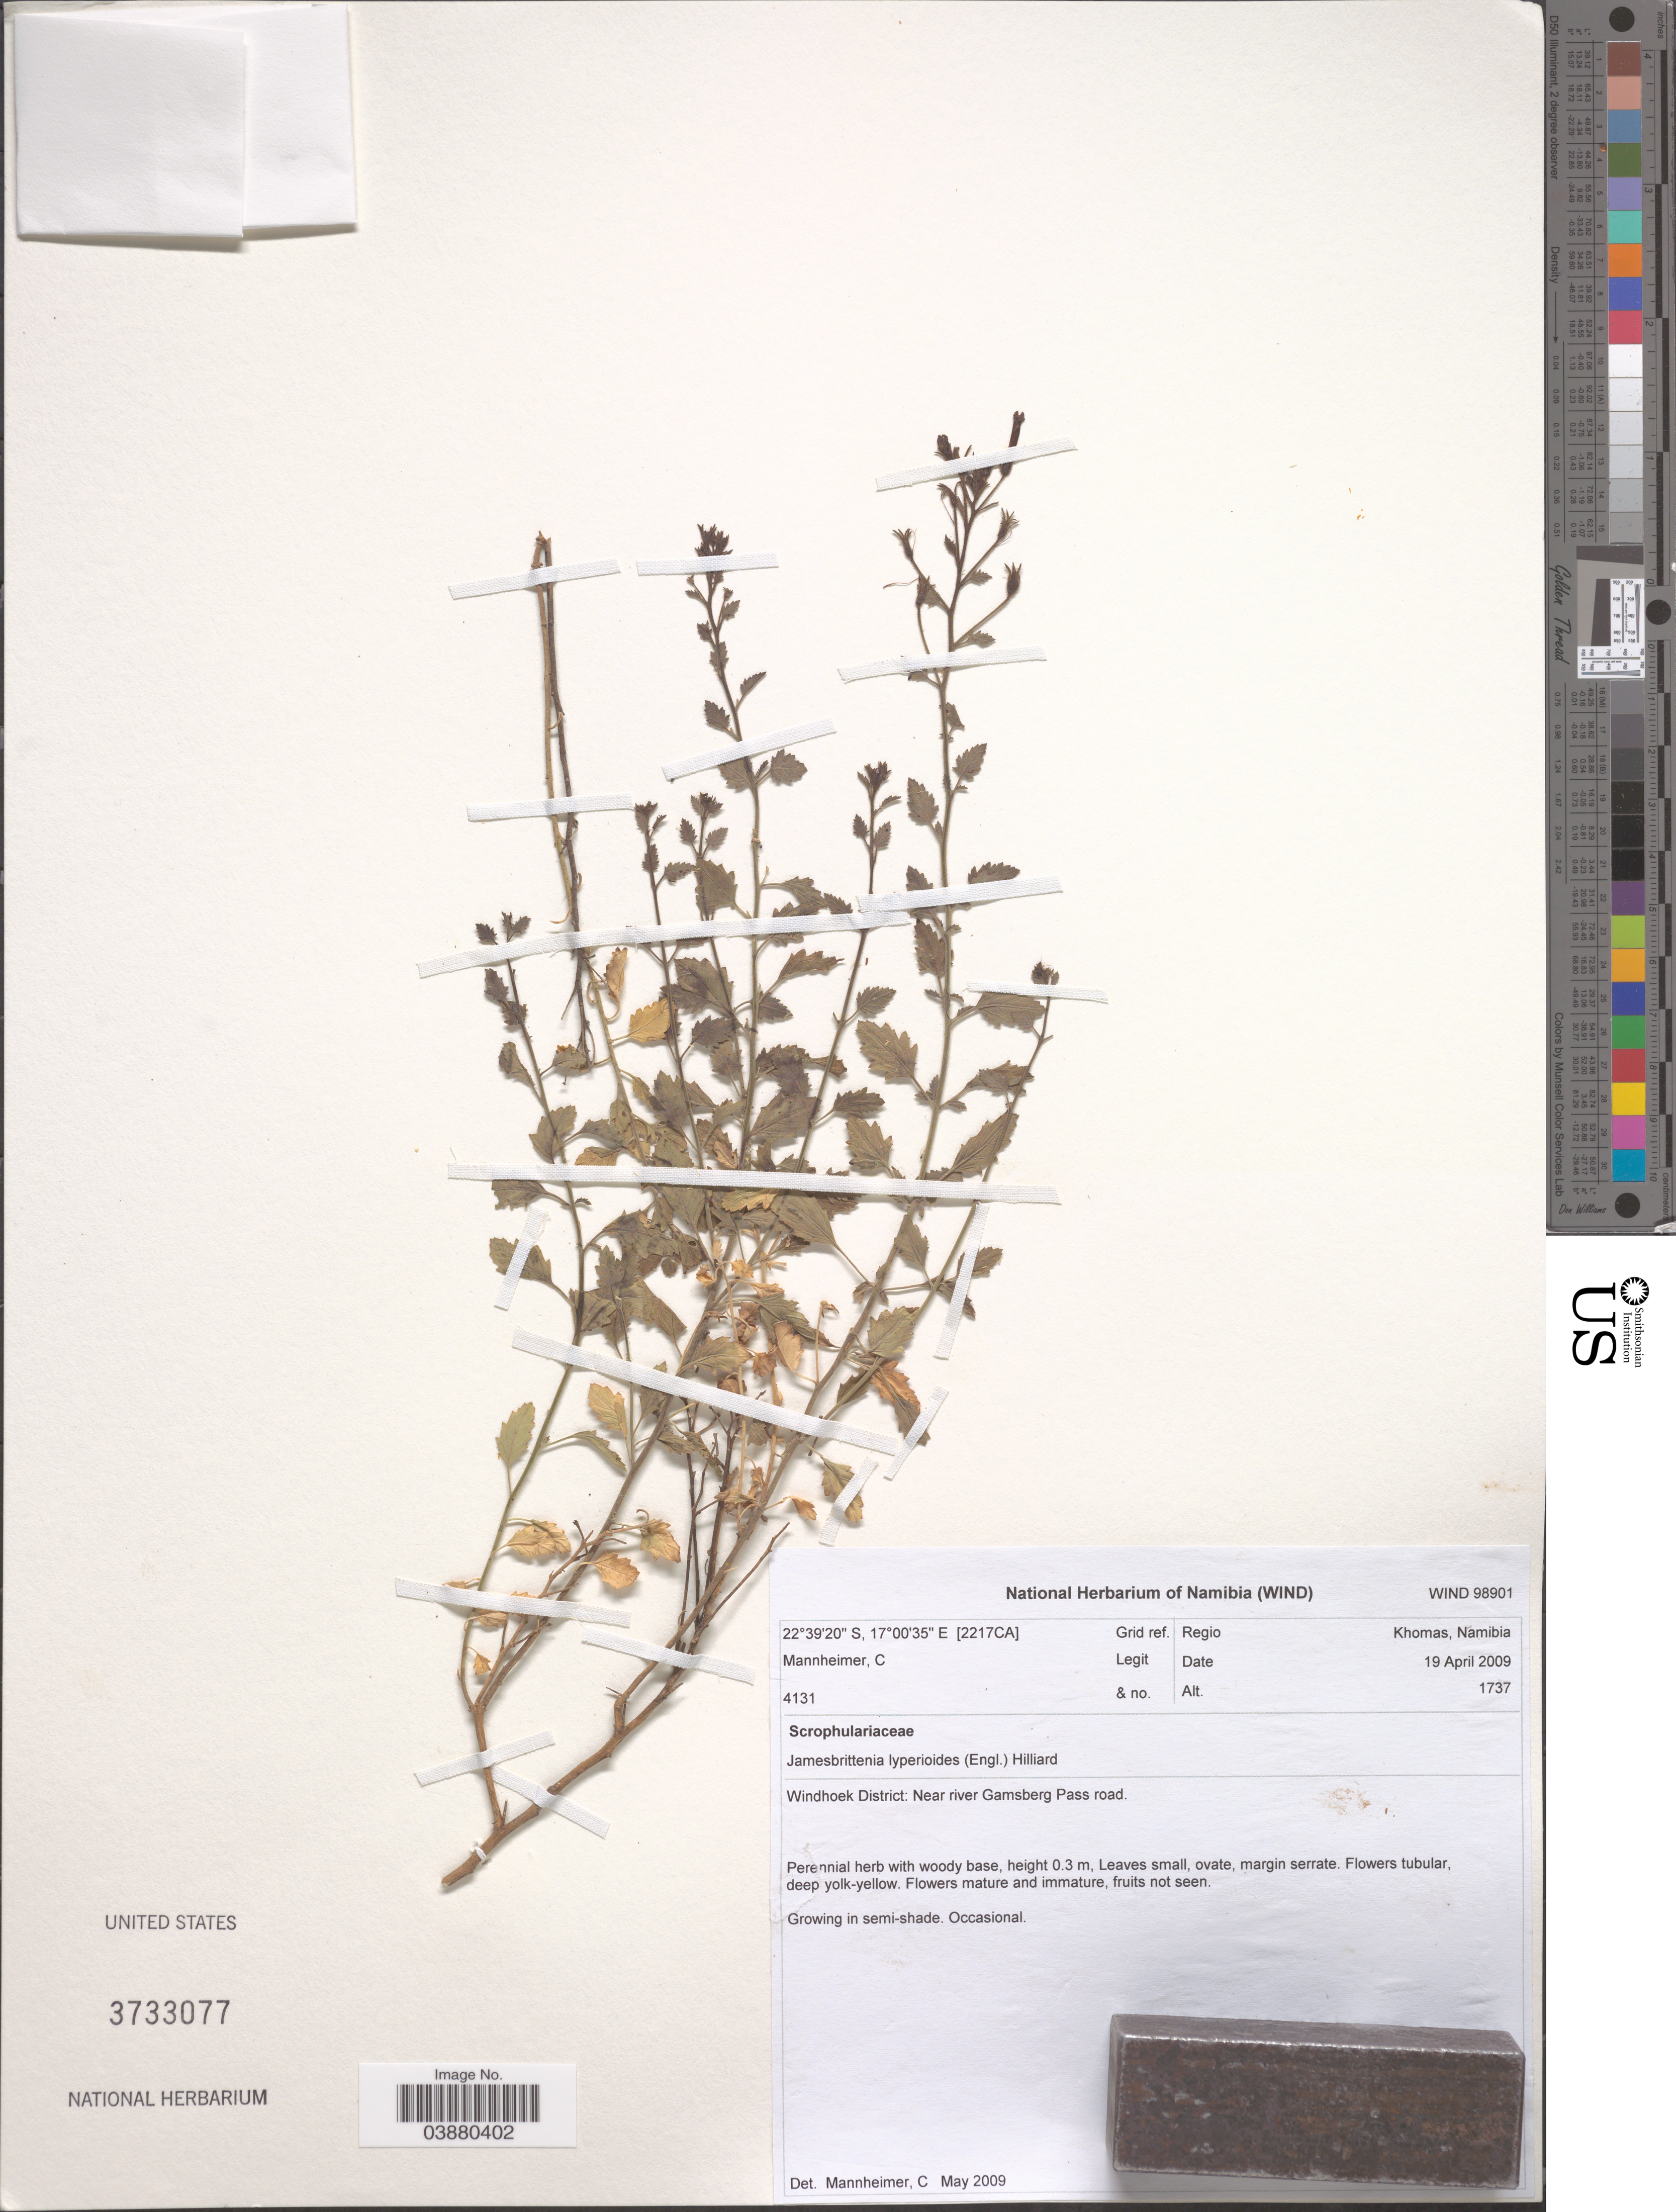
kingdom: Plantae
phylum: Tracheophyta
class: Magnoliopsida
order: Lamiales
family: Scrophulariaceae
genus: Jamesbrittenia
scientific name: Jamesbrittenia lyperioides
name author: (Engl.) Hilliard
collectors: C. A. Mannheimer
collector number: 4131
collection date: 2009-04-19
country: Namibia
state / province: Khomas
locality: [2217CA] Grid ref. Regio Khomas. Windhoek District: Near river Gamsberg Pass road.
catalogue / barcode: US 3733077